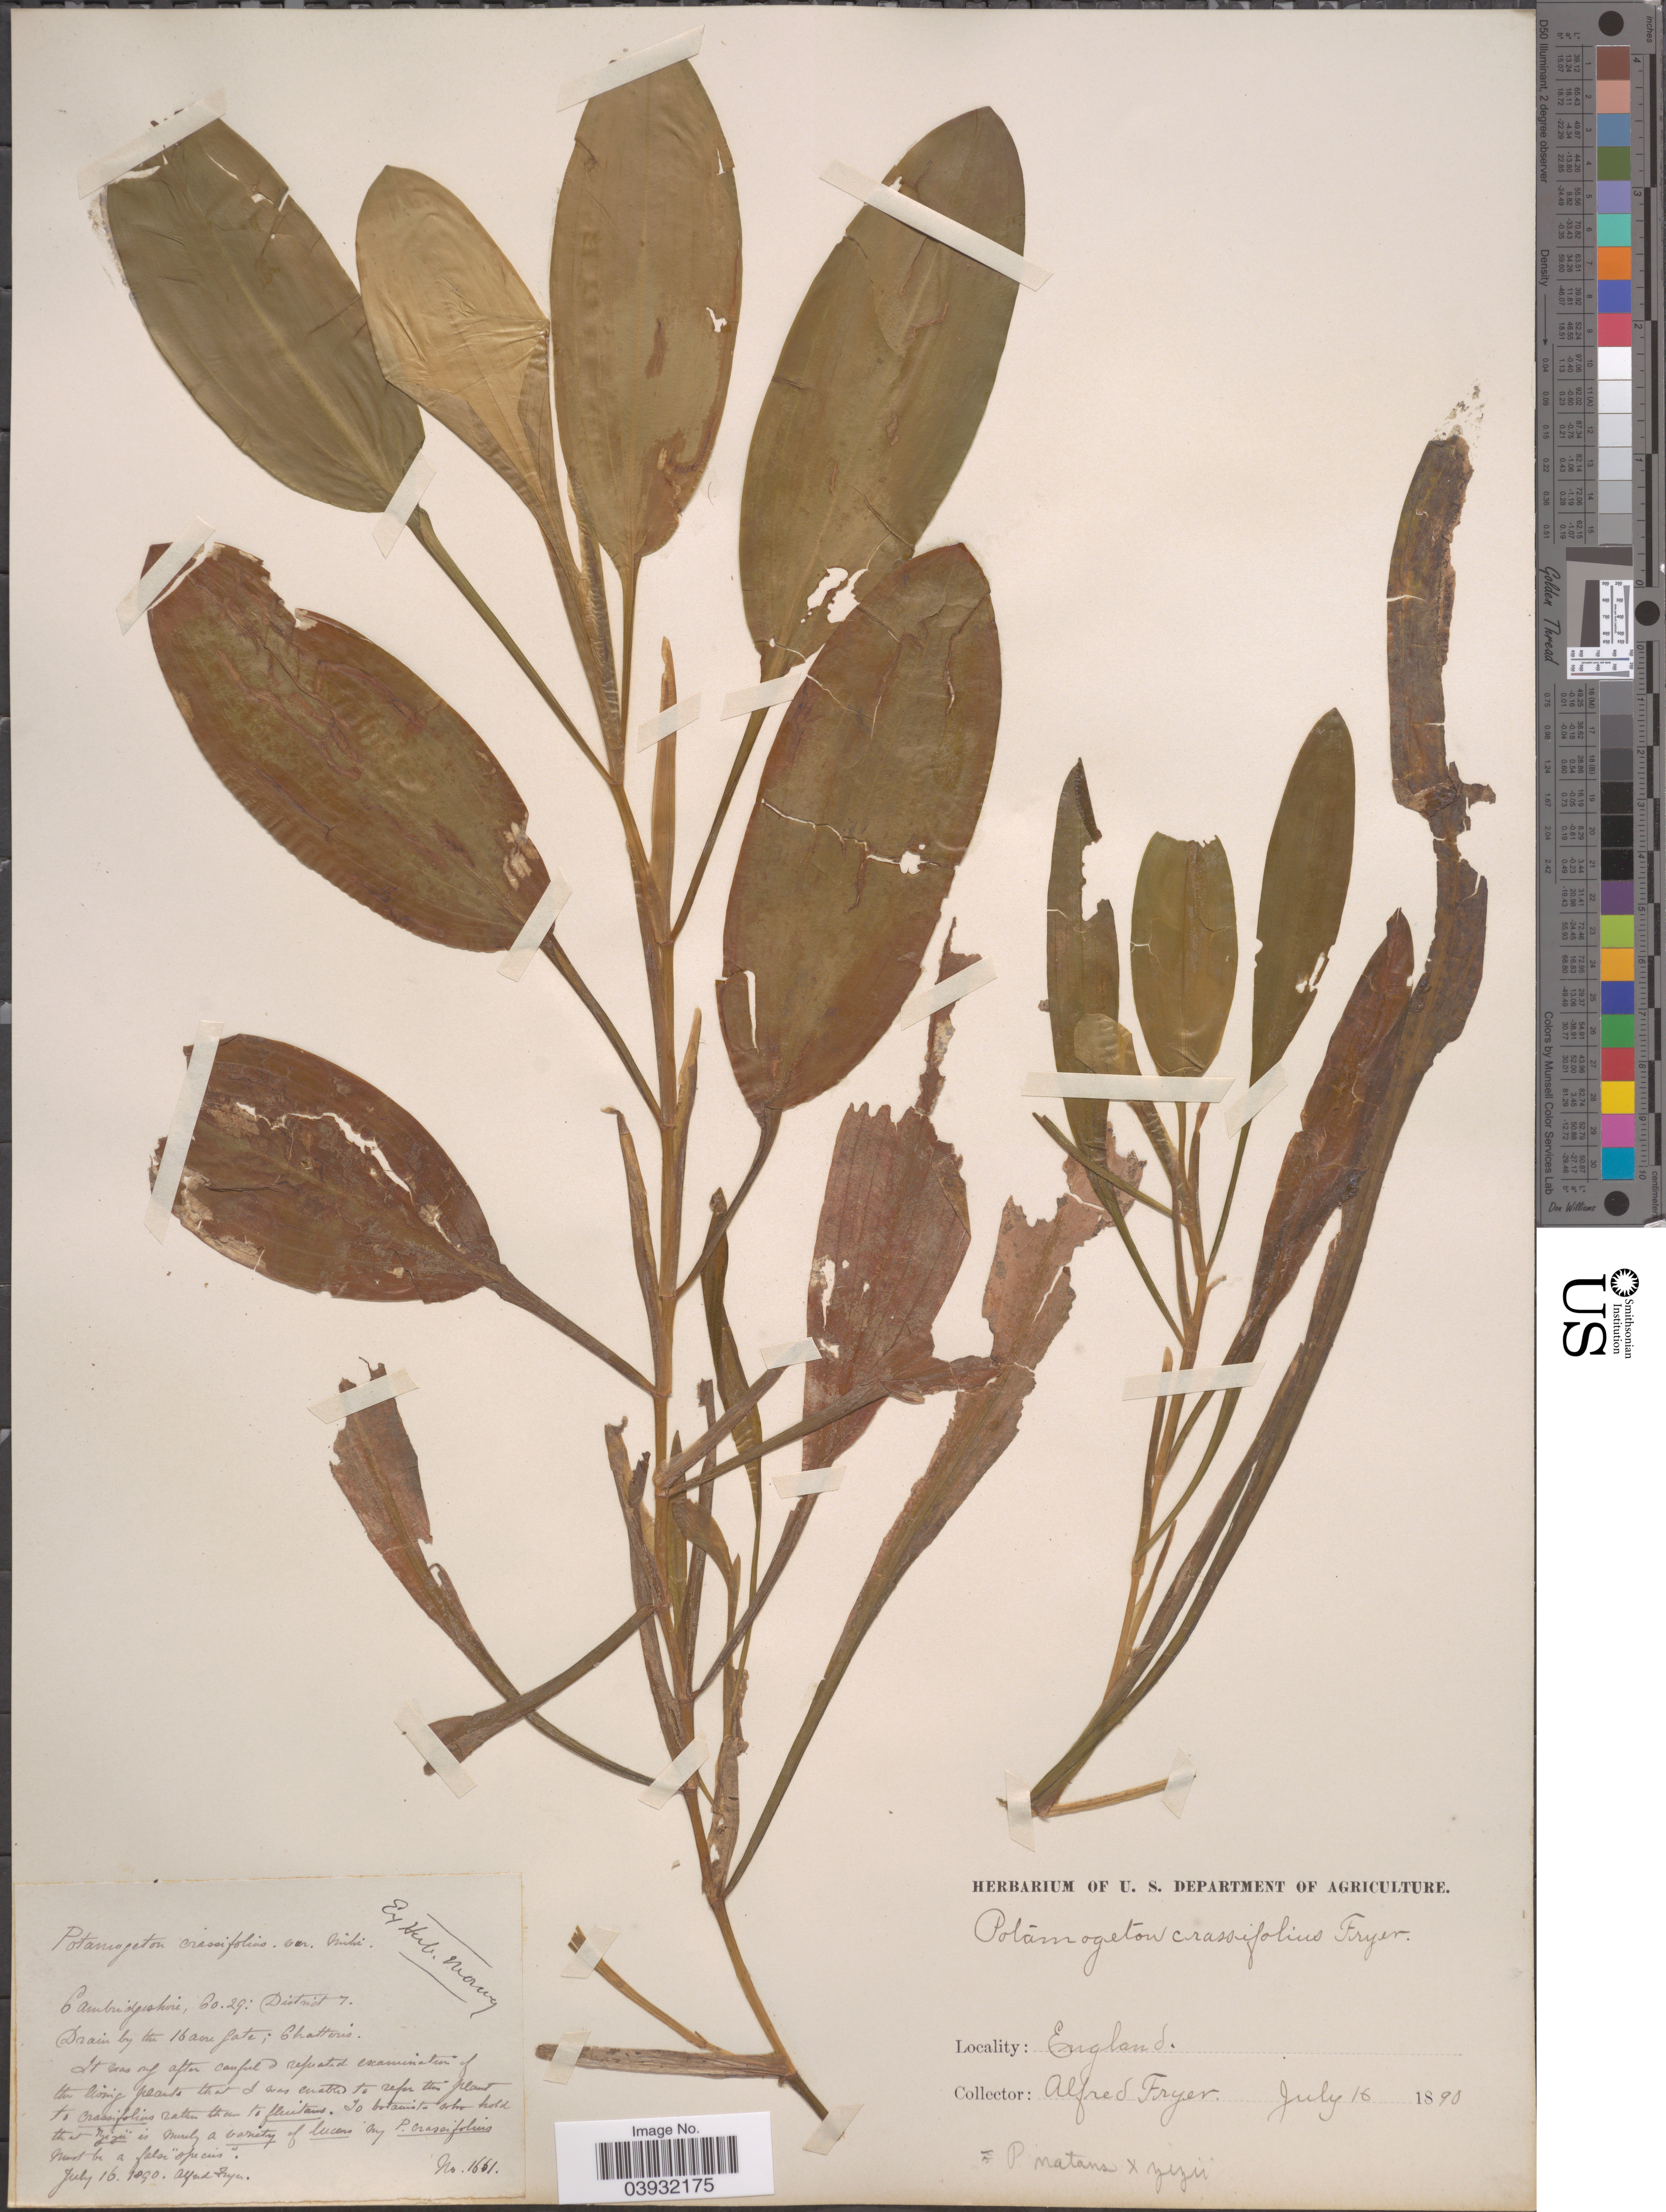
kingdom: Plantae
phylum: Tracheophyta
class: Liliopsida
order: Alismatales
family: Potamogetonaceae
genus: Potamogeton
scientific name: Potamogeton natans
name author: L.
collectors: A. Fryer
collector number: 1661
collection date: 1890-07-16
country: United Kingdom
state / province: England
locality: Cambridgeshire 60.29: District 7. Drain by the 16 [illegible text] gate; Chatteris.